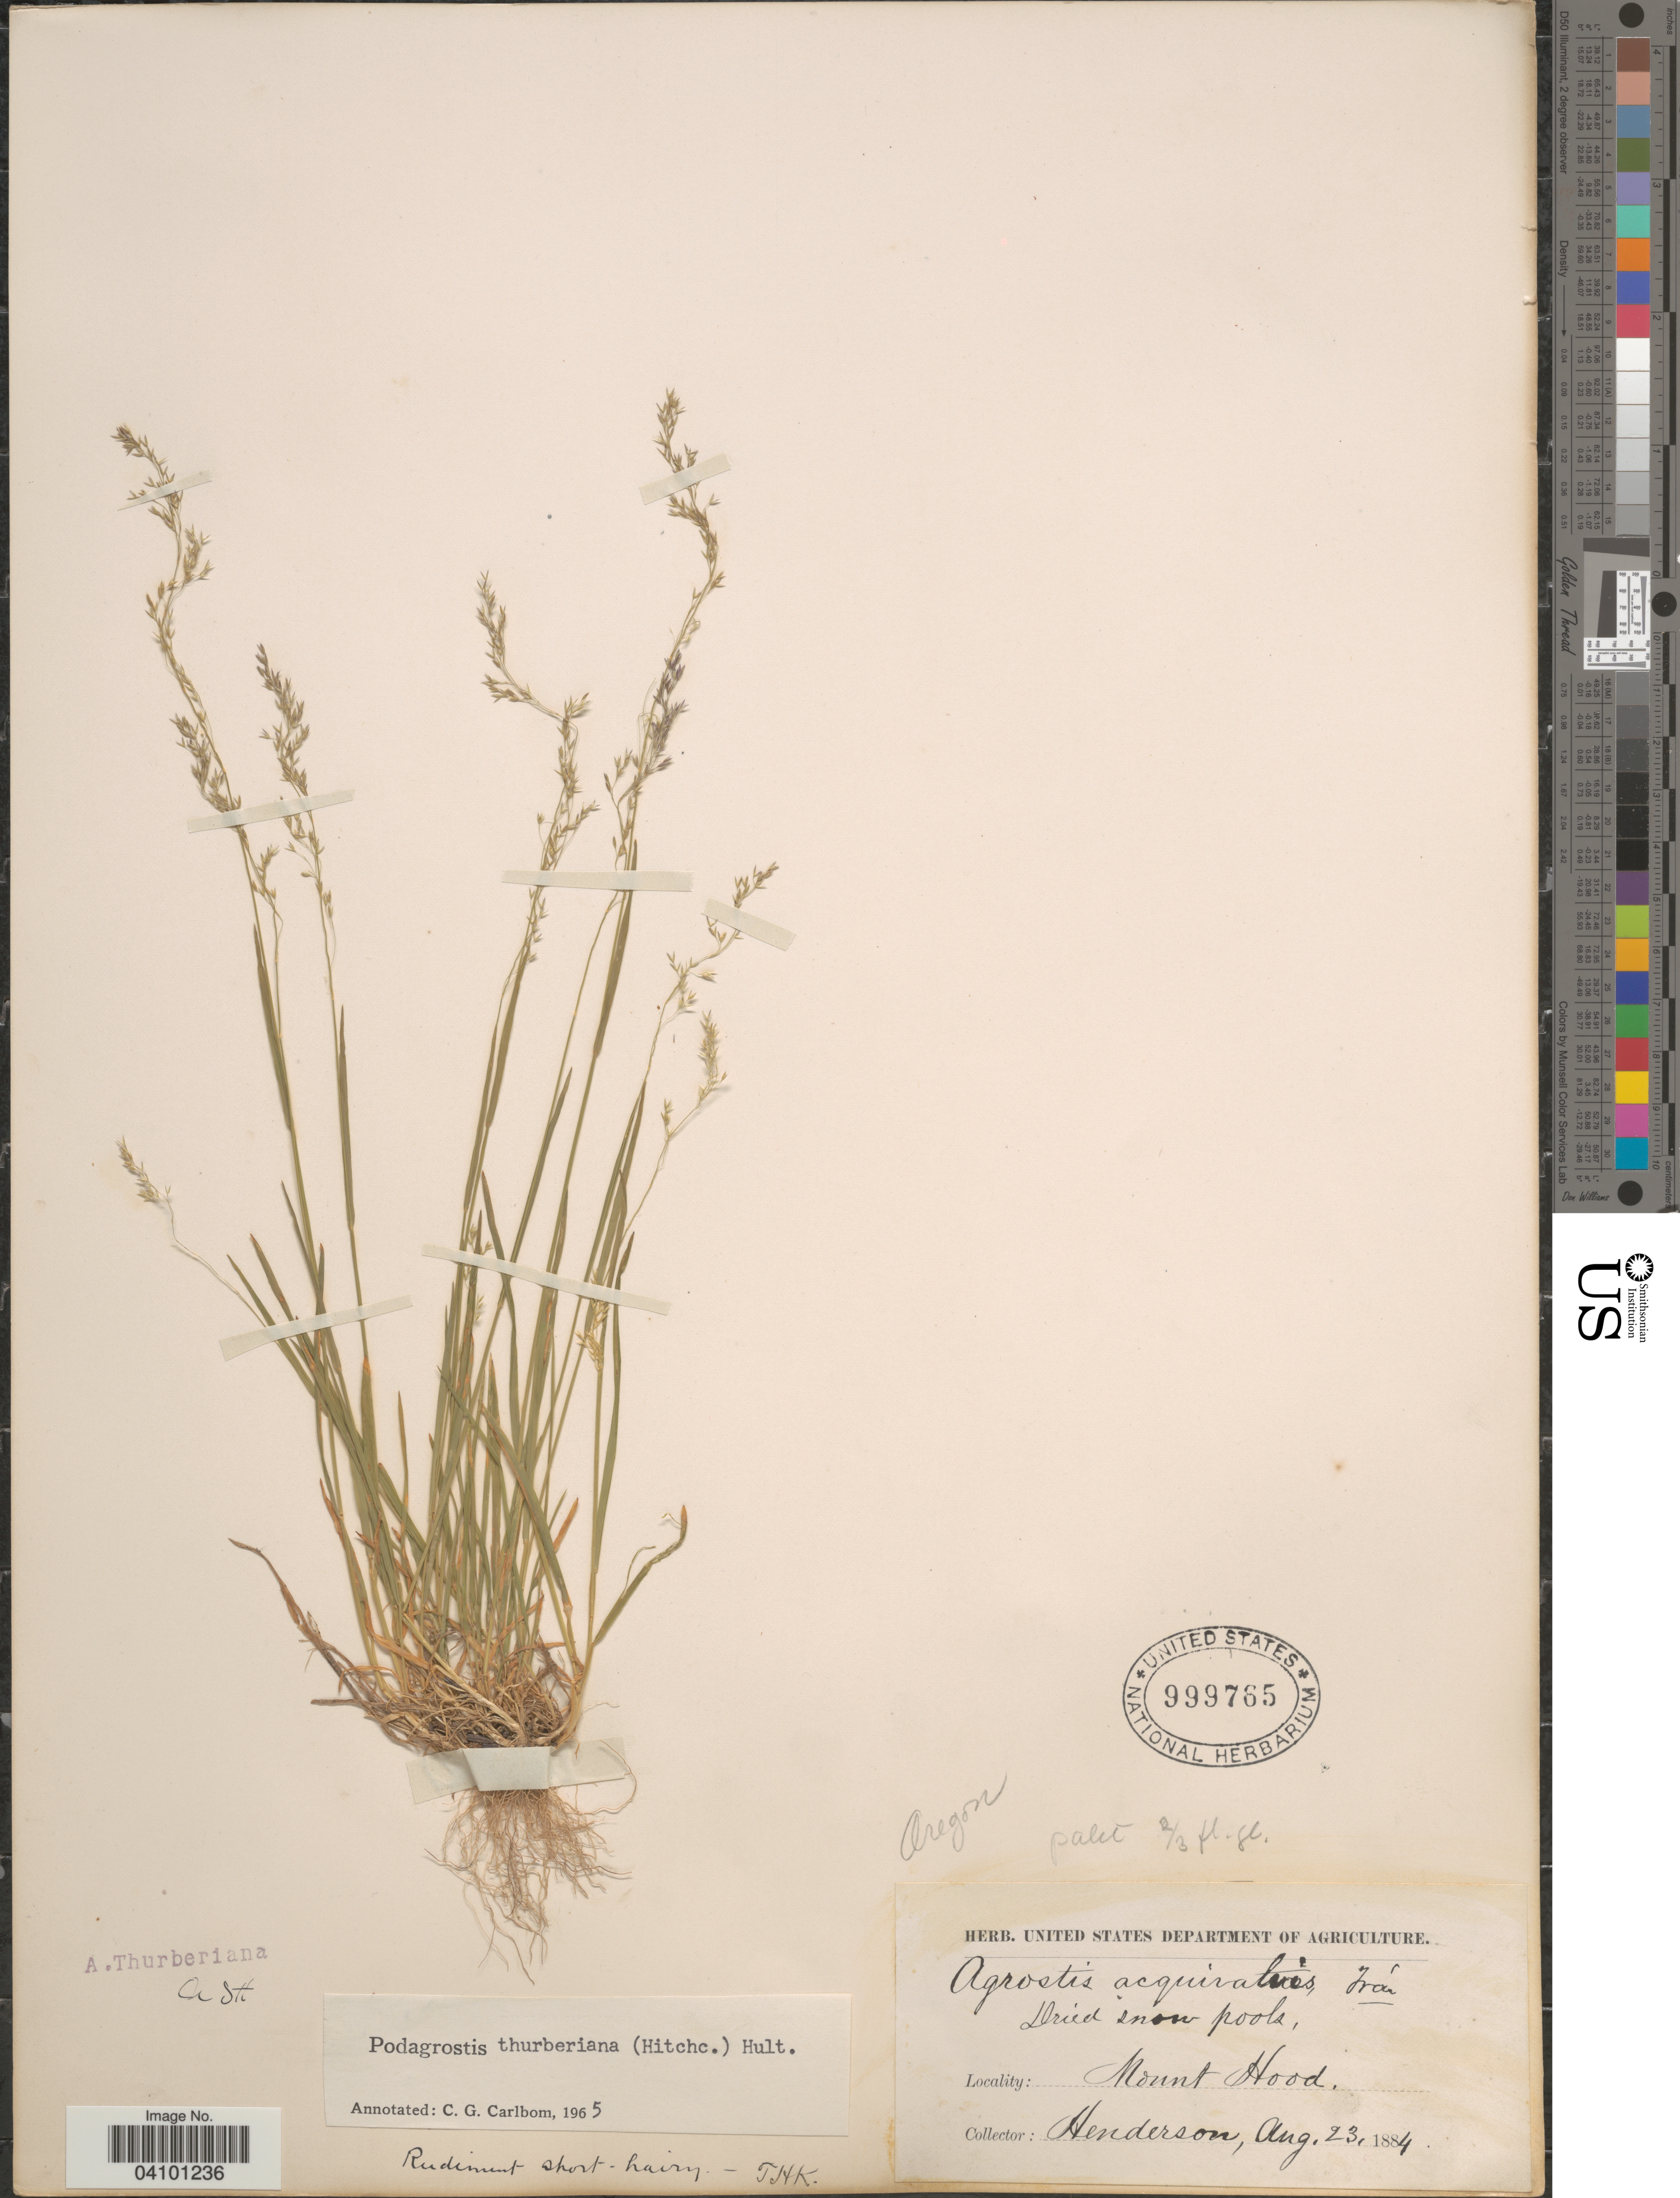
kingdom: Plantae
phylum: Tracheophyta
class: Liliopsida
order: Poales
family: Poaceae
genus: Podagrostis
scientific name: Podagrostis thurberiana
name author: Hitchc.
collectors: -. Henderson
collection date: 1884-08-23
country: United States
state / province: Oregon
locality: Mount Hood.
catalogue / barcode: US 999765